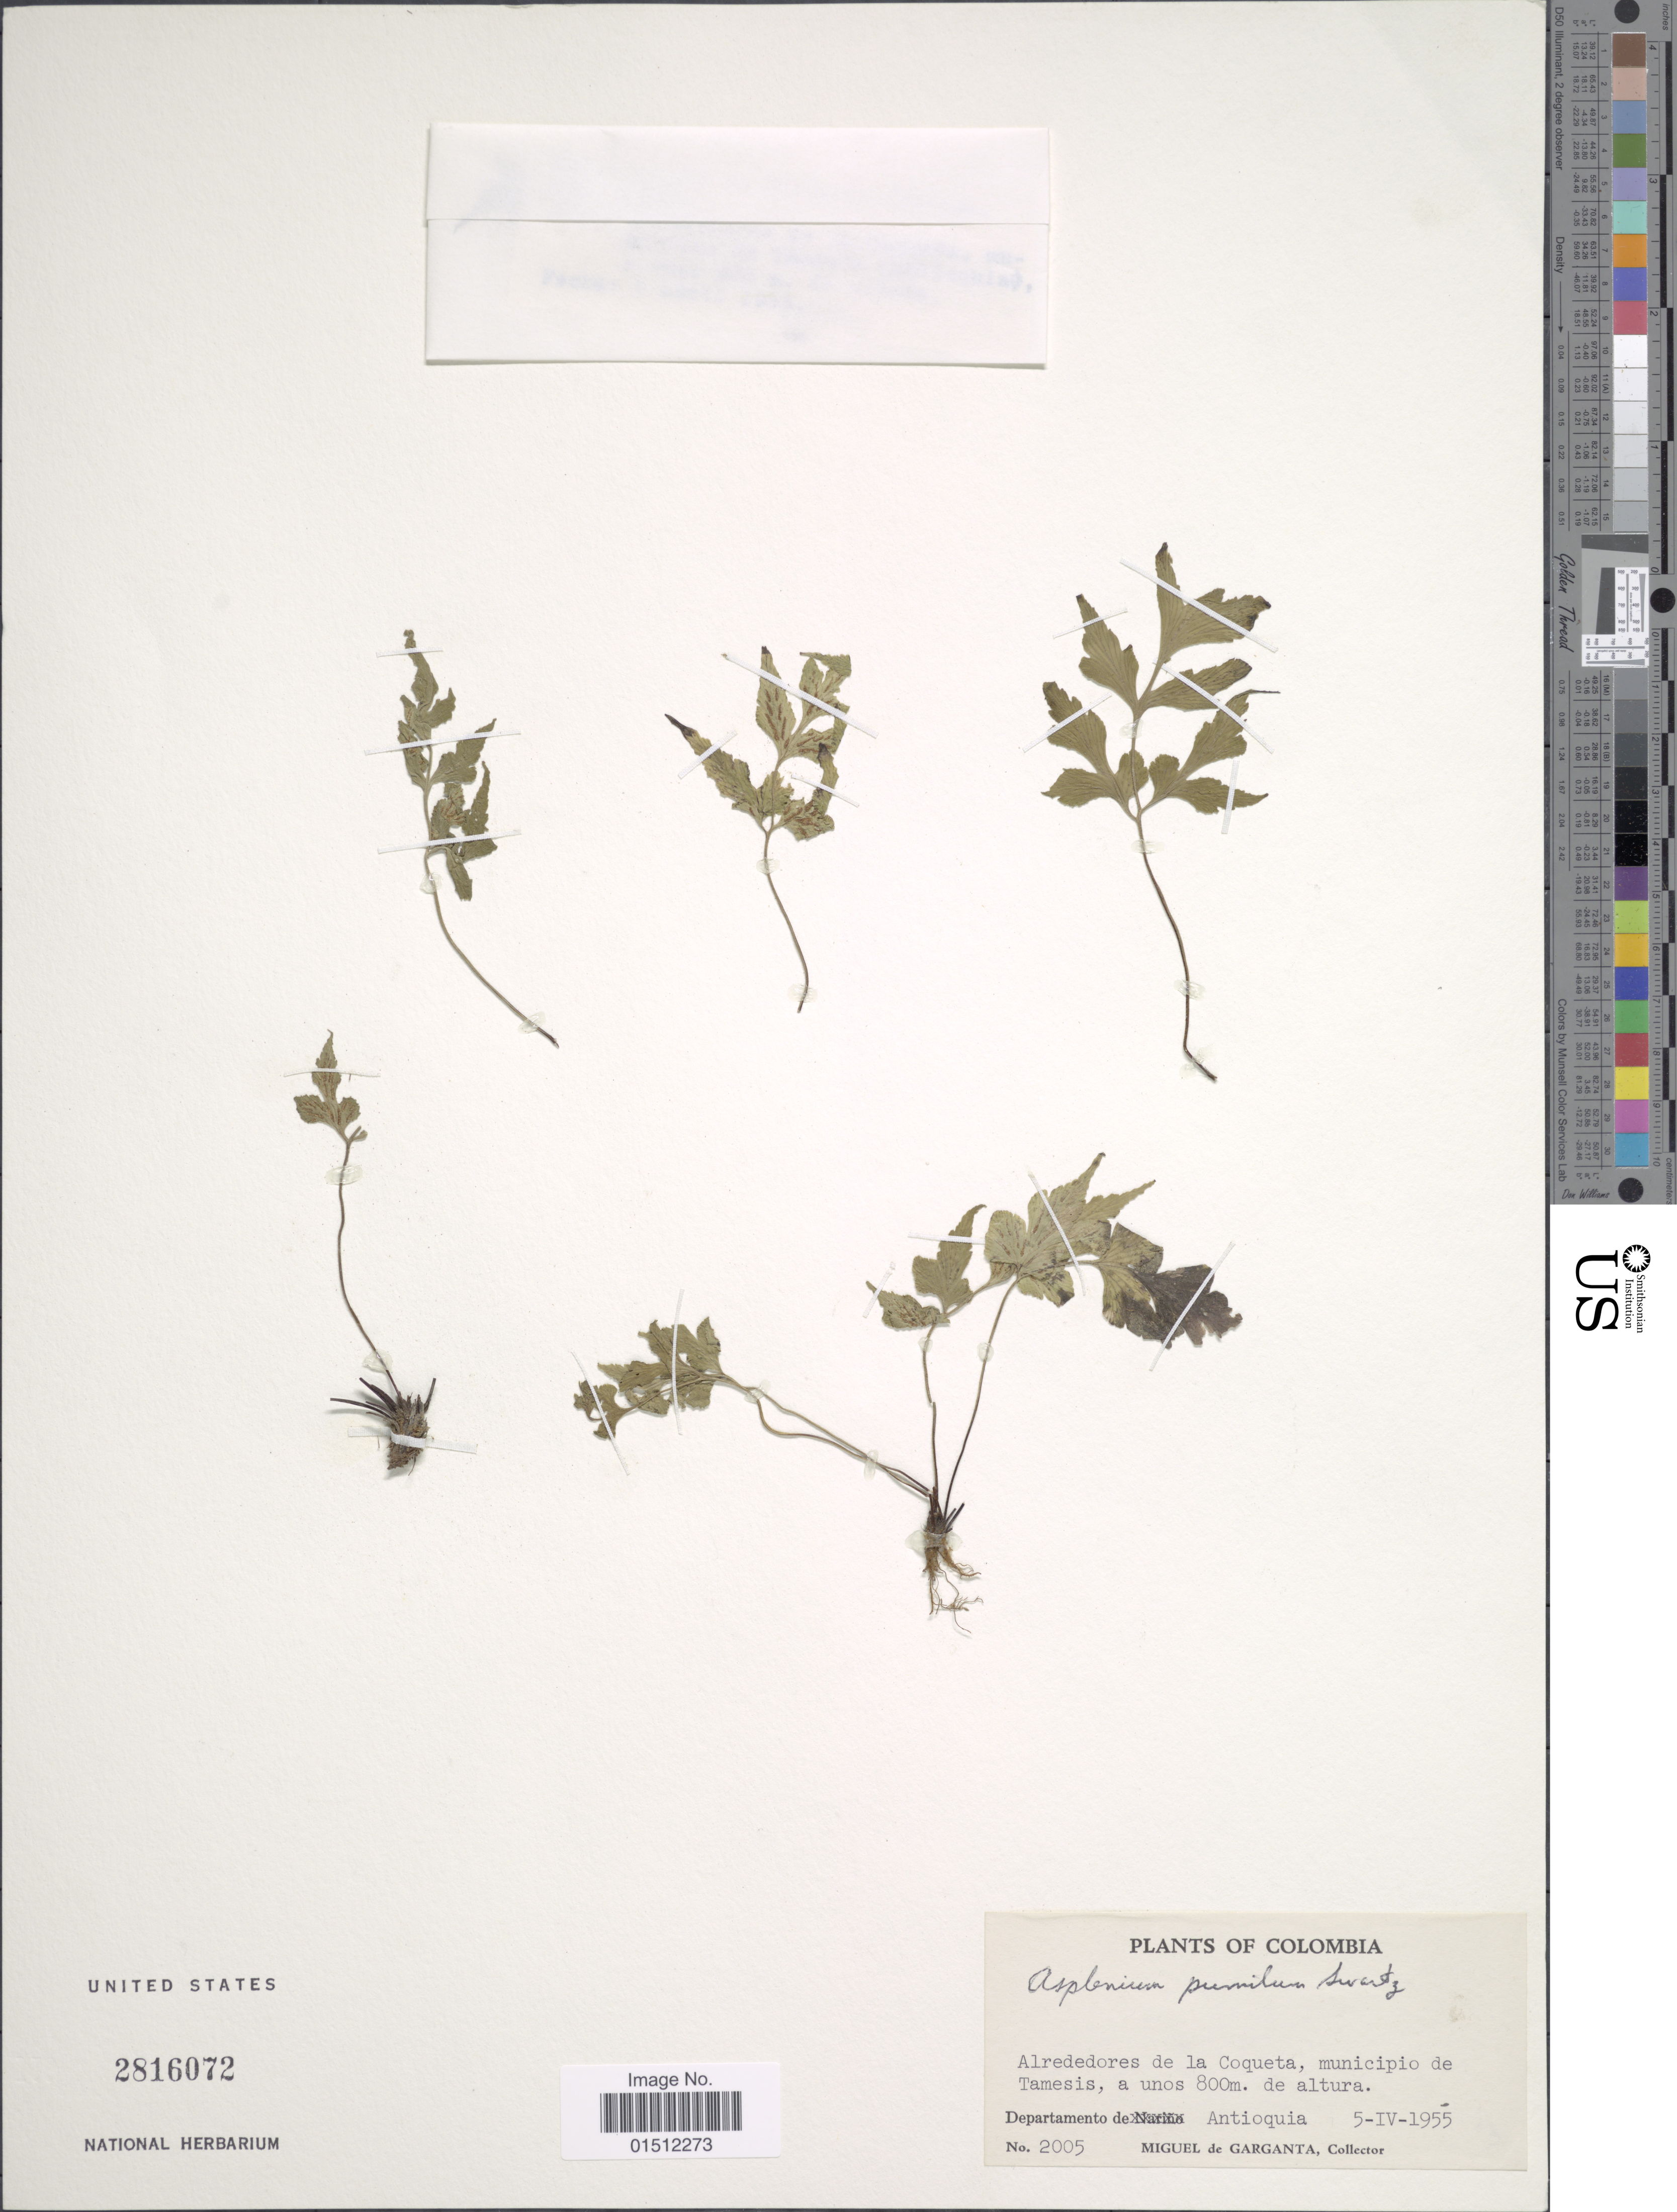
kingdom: Plantae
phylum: Tracheophyta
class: Polypodiopsida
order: Polypodiales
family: Aspleniaceae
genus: Asplenium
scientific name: Asplenium pumilum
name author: Sw.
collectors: M. Garganta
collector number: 2005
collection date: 1955-04-05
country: Colombia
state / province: Antioquia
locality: Colombia, Alrededores de la Coqueta. municipio de Tamesis.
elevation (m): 800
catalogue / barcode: US 2816072